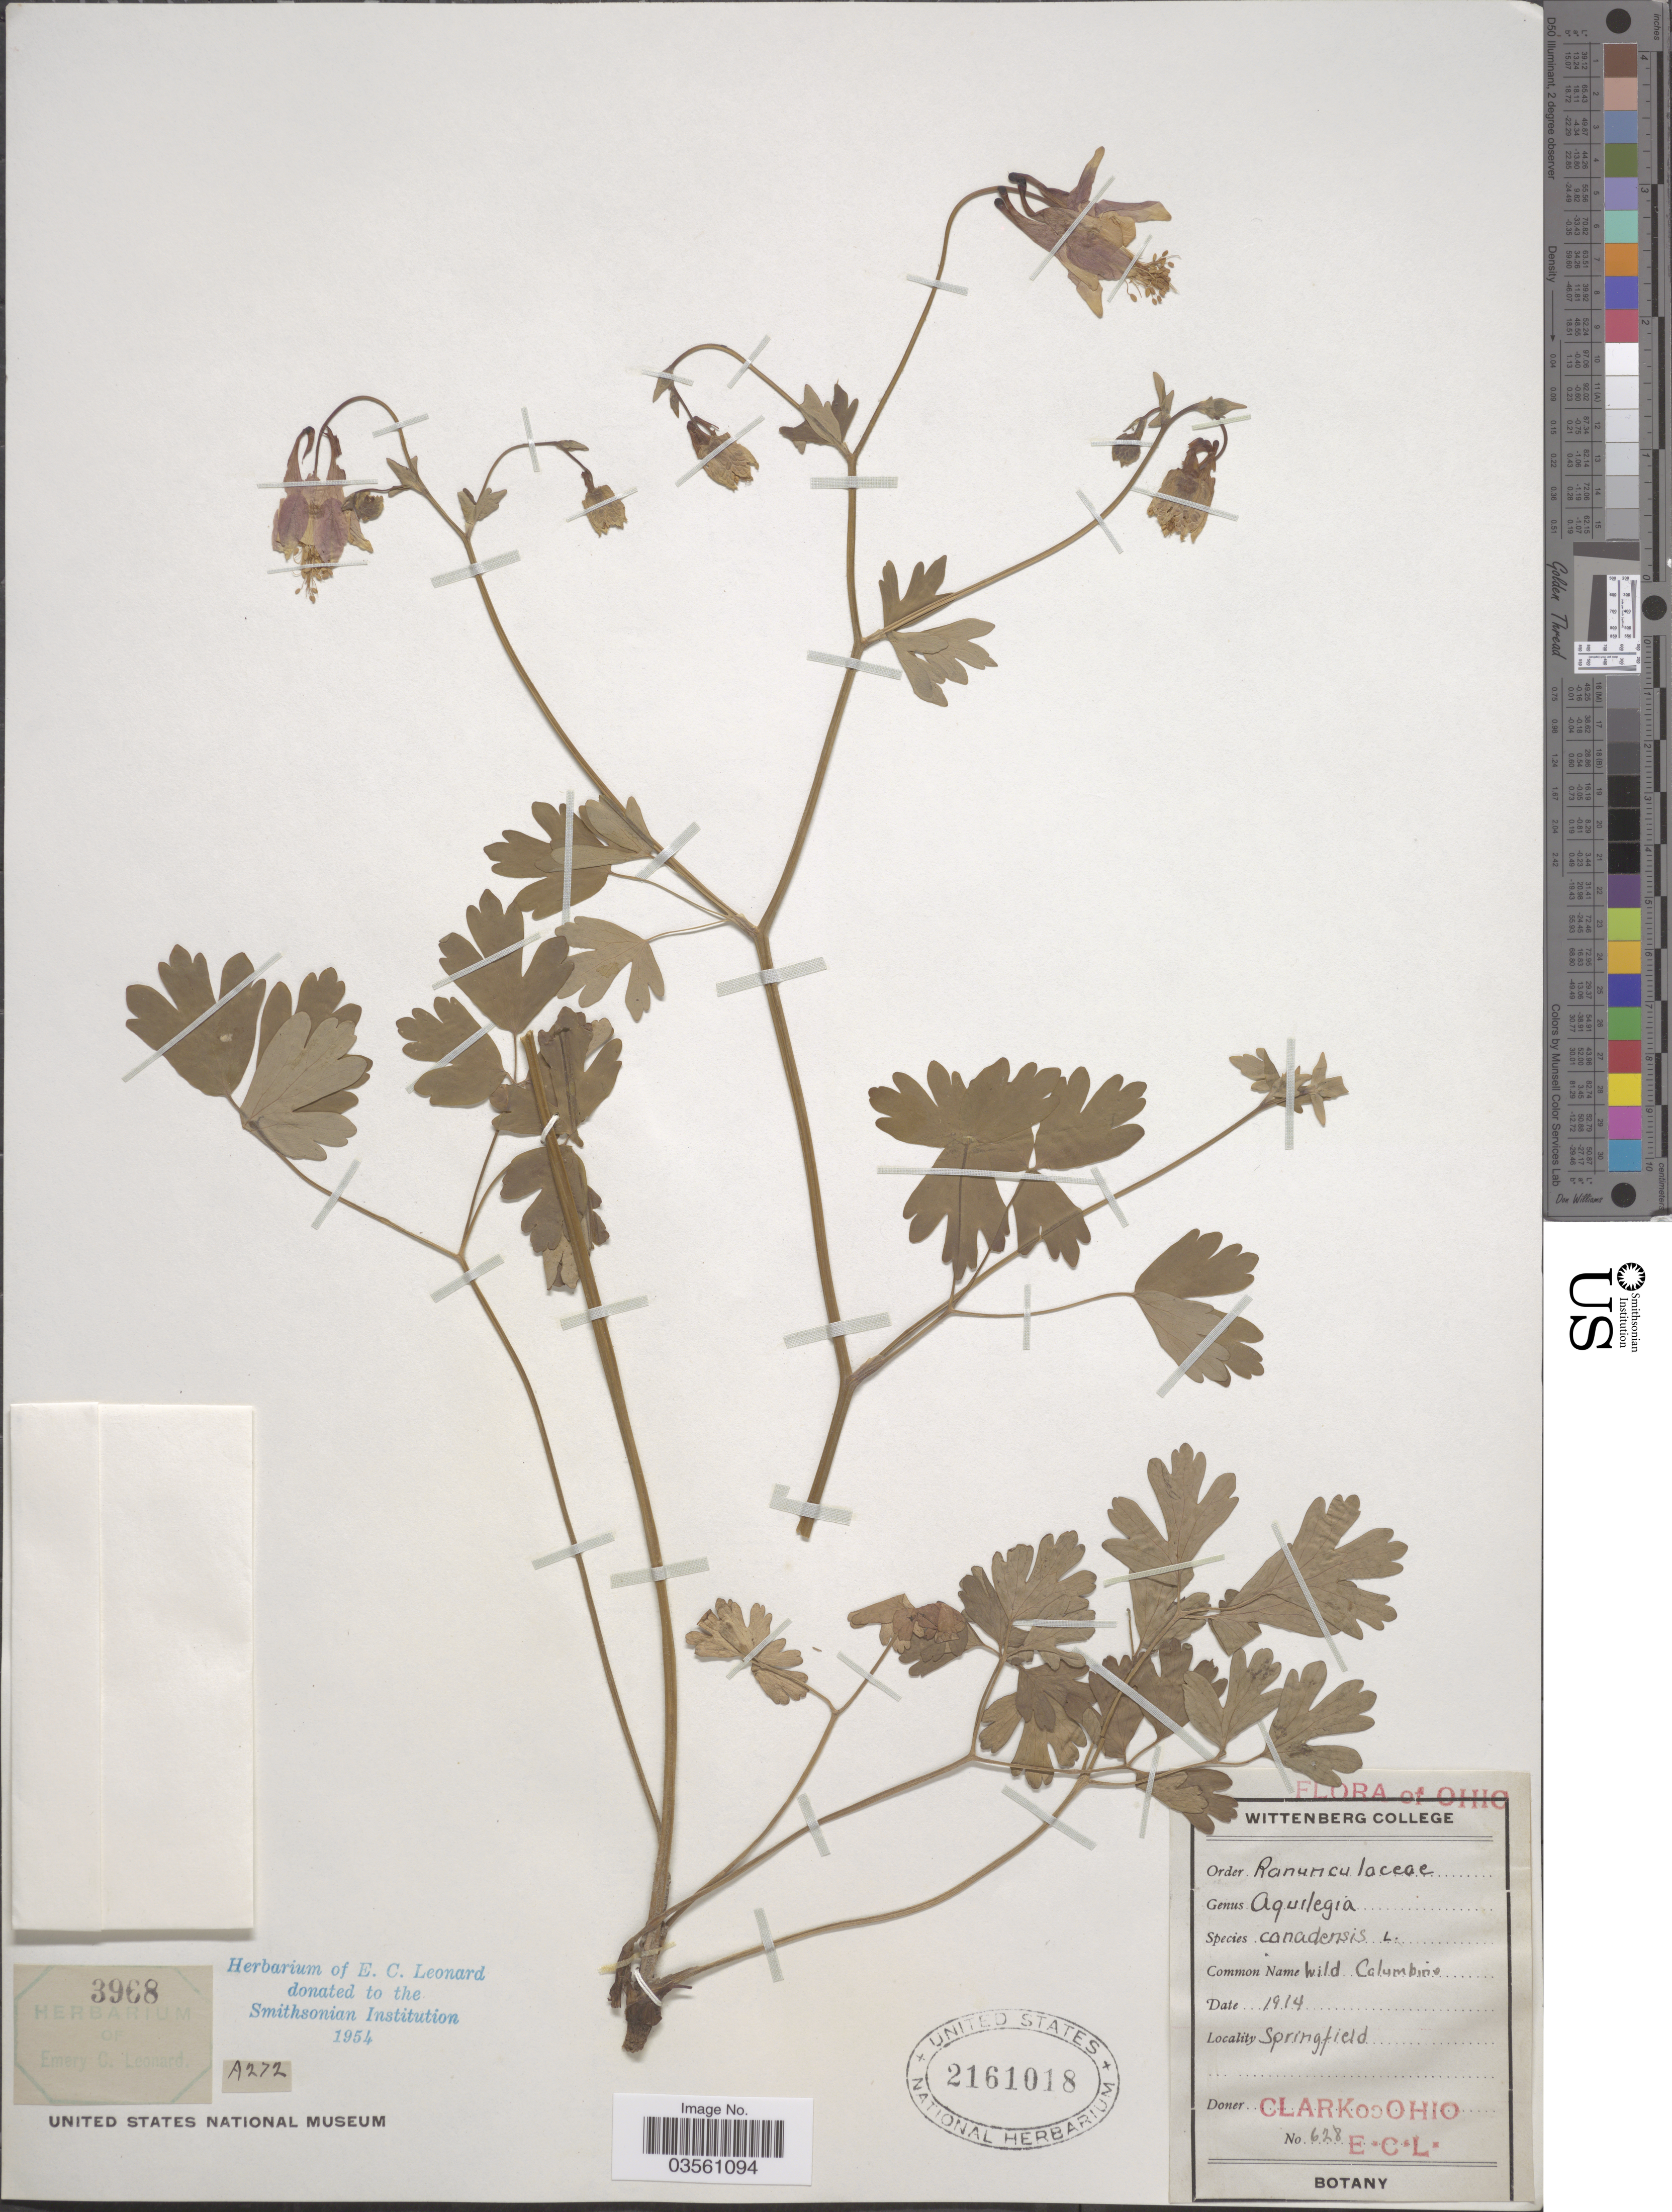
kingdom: Plantae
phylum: Tracheophyta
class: Magnoliopsida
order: Ranunculales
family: Ranunculaceae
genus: Aquilegia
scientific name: Aquilegia canadensis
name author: L.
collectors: E. C. Leonard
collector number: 628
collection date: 1914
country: United States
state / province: Ohio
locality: Springfield. Clark oc.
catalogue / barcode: US 2161018